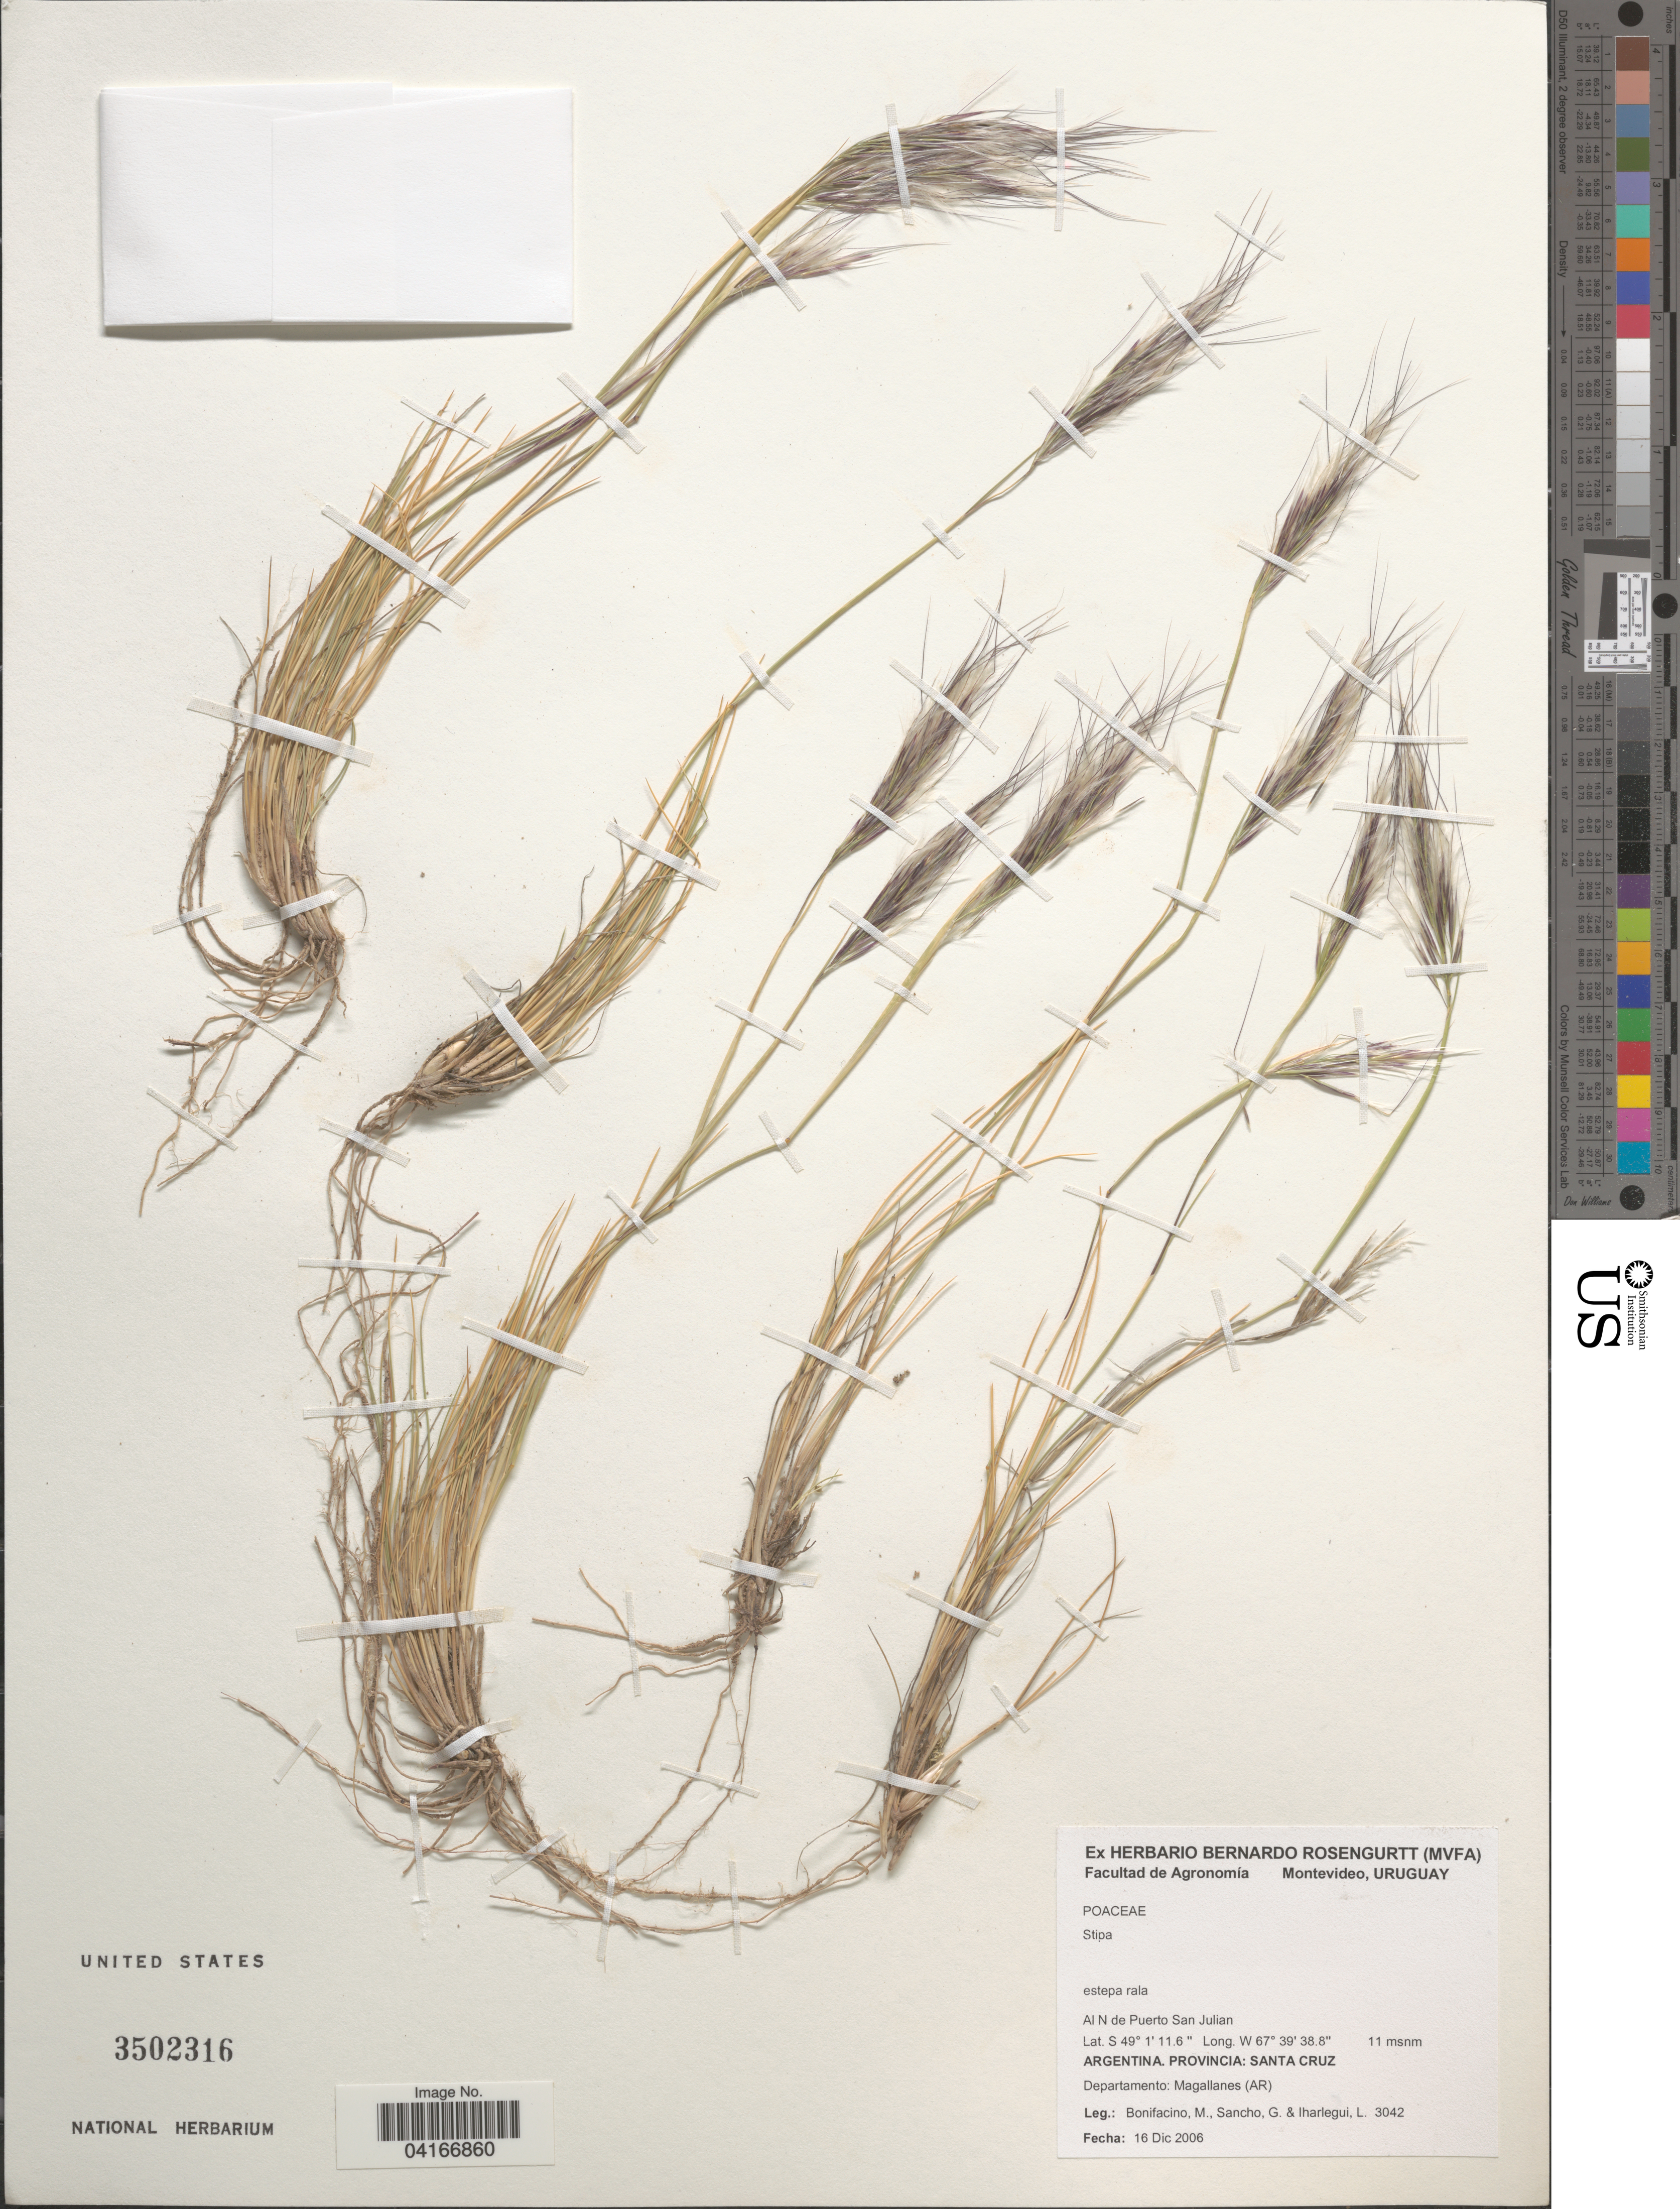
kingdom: Plantae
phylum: Tracheophyta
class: Liliopsida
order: Poales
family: Poaceae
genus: Stipa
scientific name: Stipa sp.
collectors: M. Bonifacino, G. Sancho & L. Iharlegui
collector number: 3042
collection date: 2006-12-16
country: Argentina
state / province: Santa Cruz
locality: Al N de Puerto San Julian. Departamento: Magallanes.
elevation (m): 11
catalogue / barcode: US 3502316